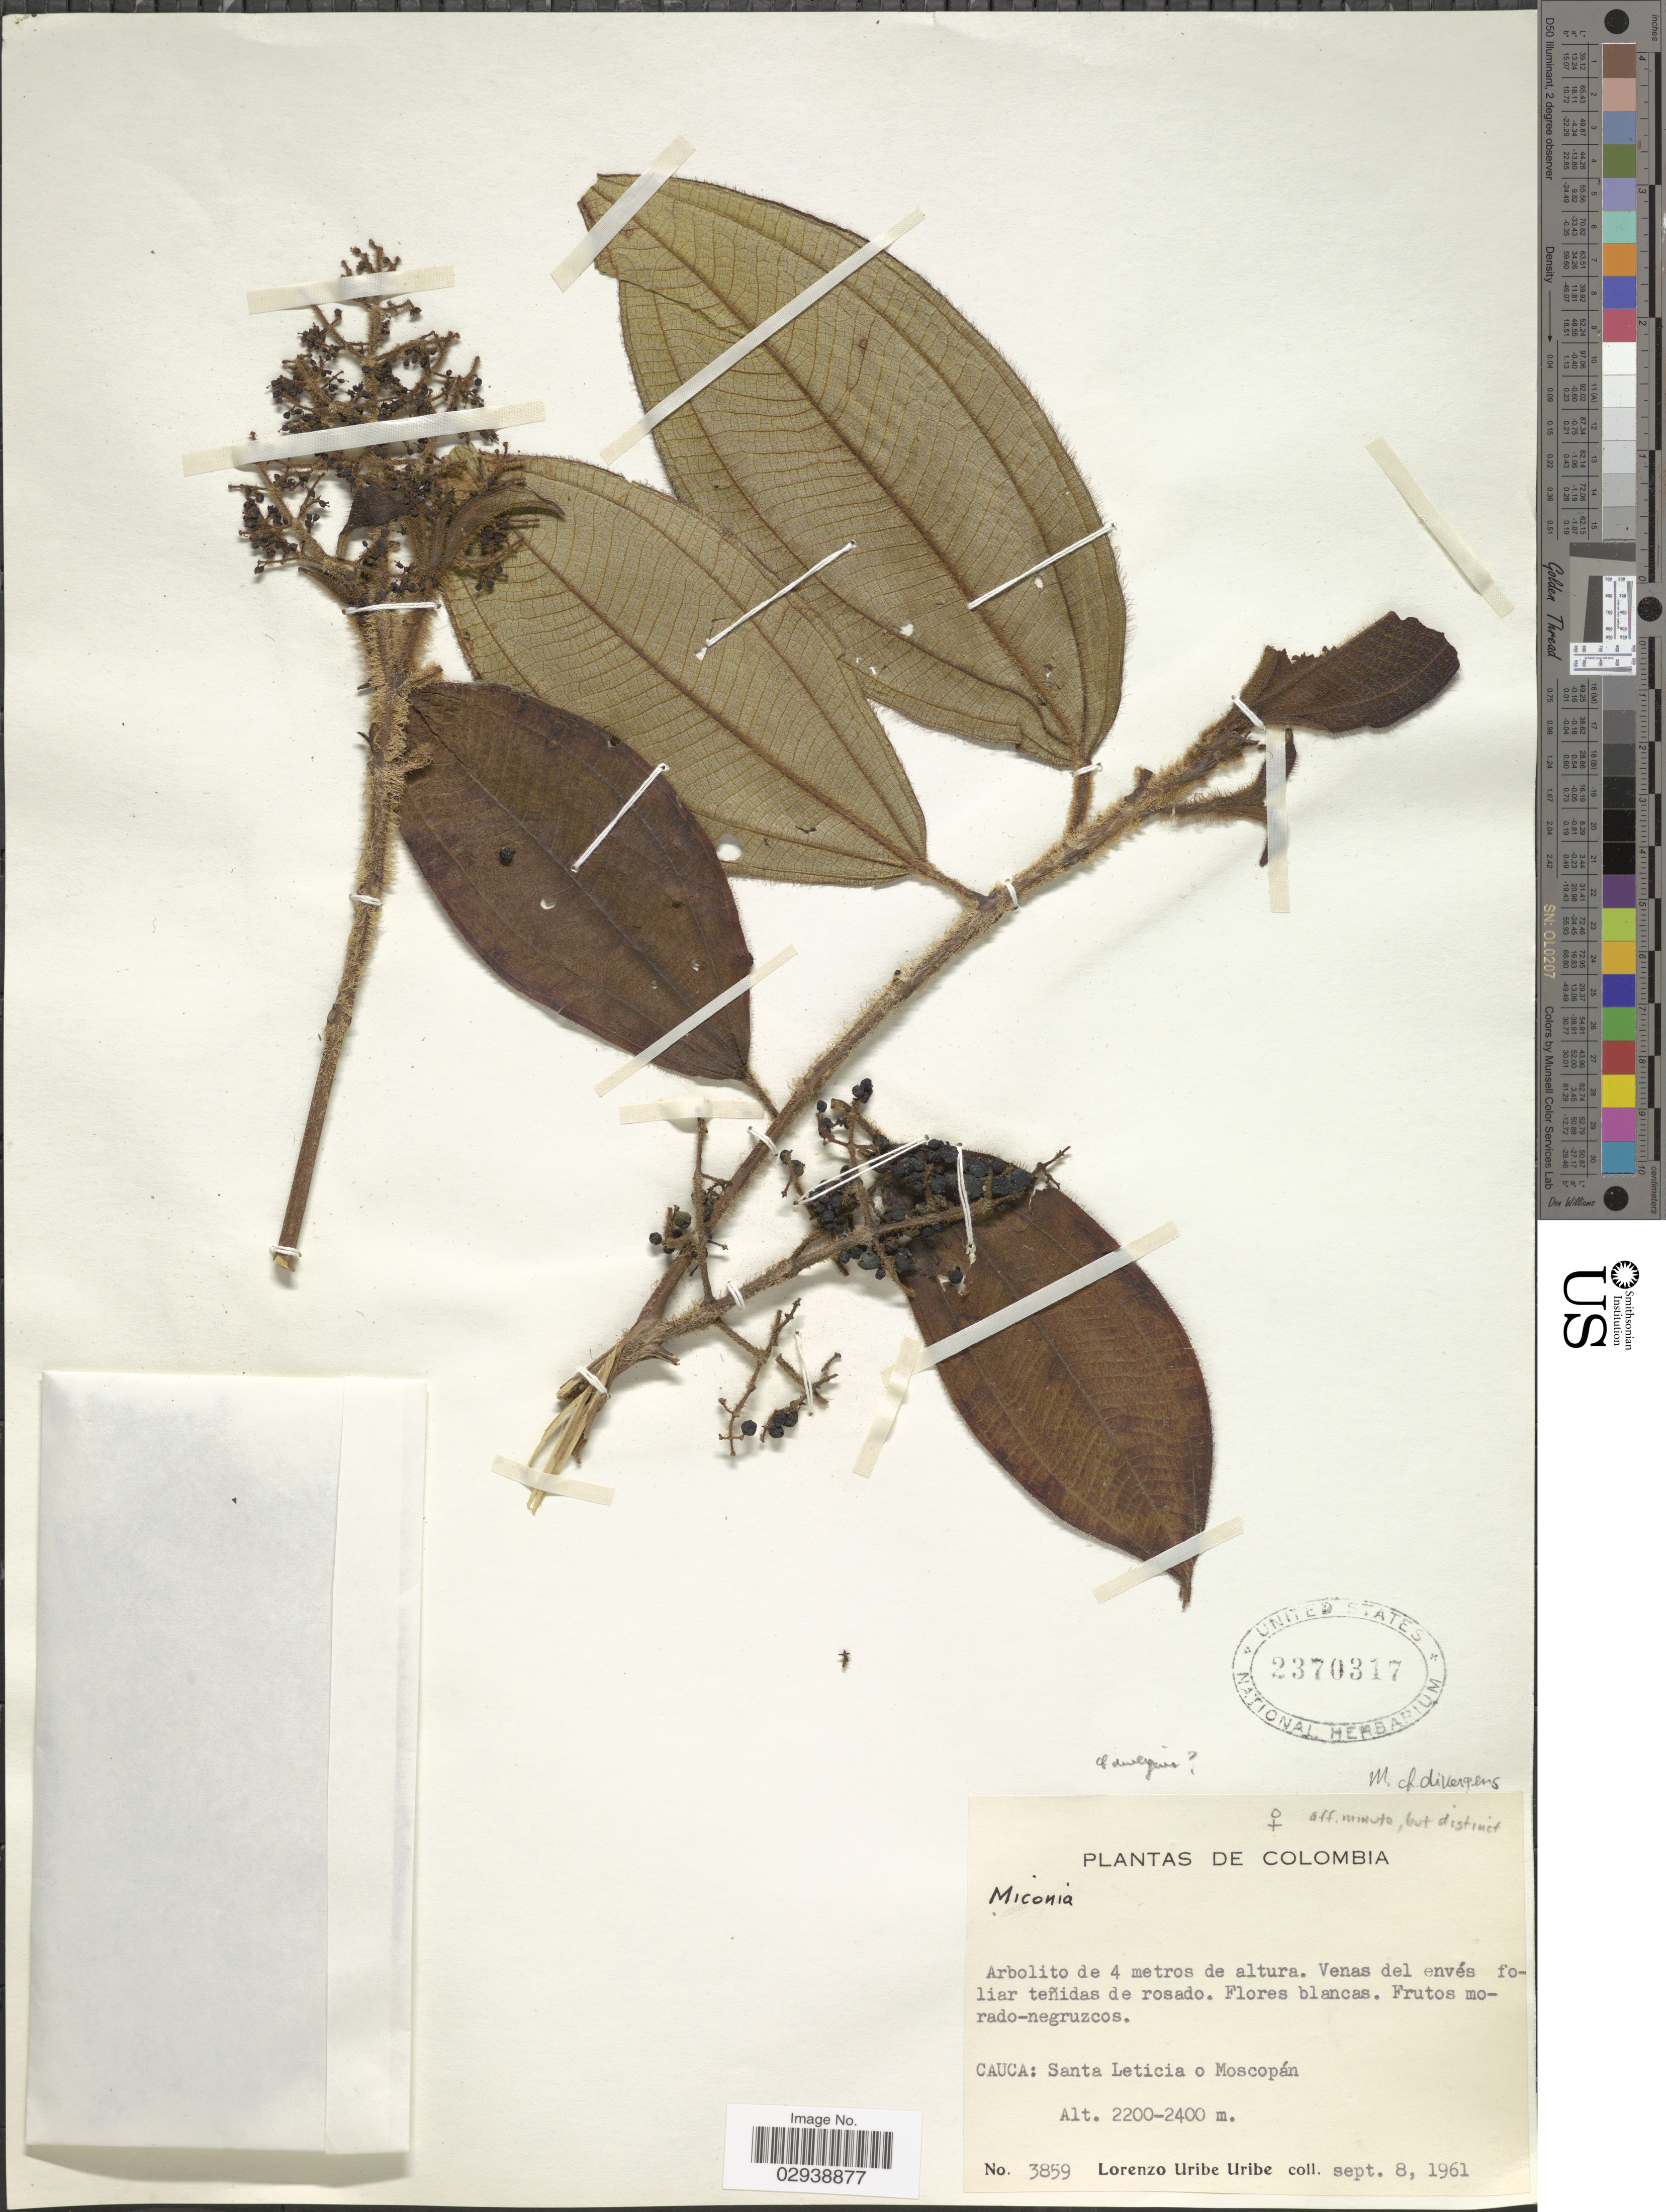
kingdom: Plantae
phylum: Tracheophyta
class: Magnoliopsida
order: Myrtales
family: Melastomataceae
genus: Miconia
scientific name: Miconia divergens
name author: Triana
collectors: L. Uribe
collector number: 3859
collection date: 1961-09-08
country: Colombia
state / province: Cauca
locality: Cauca: Santa Leticia o Moscopán.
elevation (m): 2200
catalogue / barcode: US 2370317